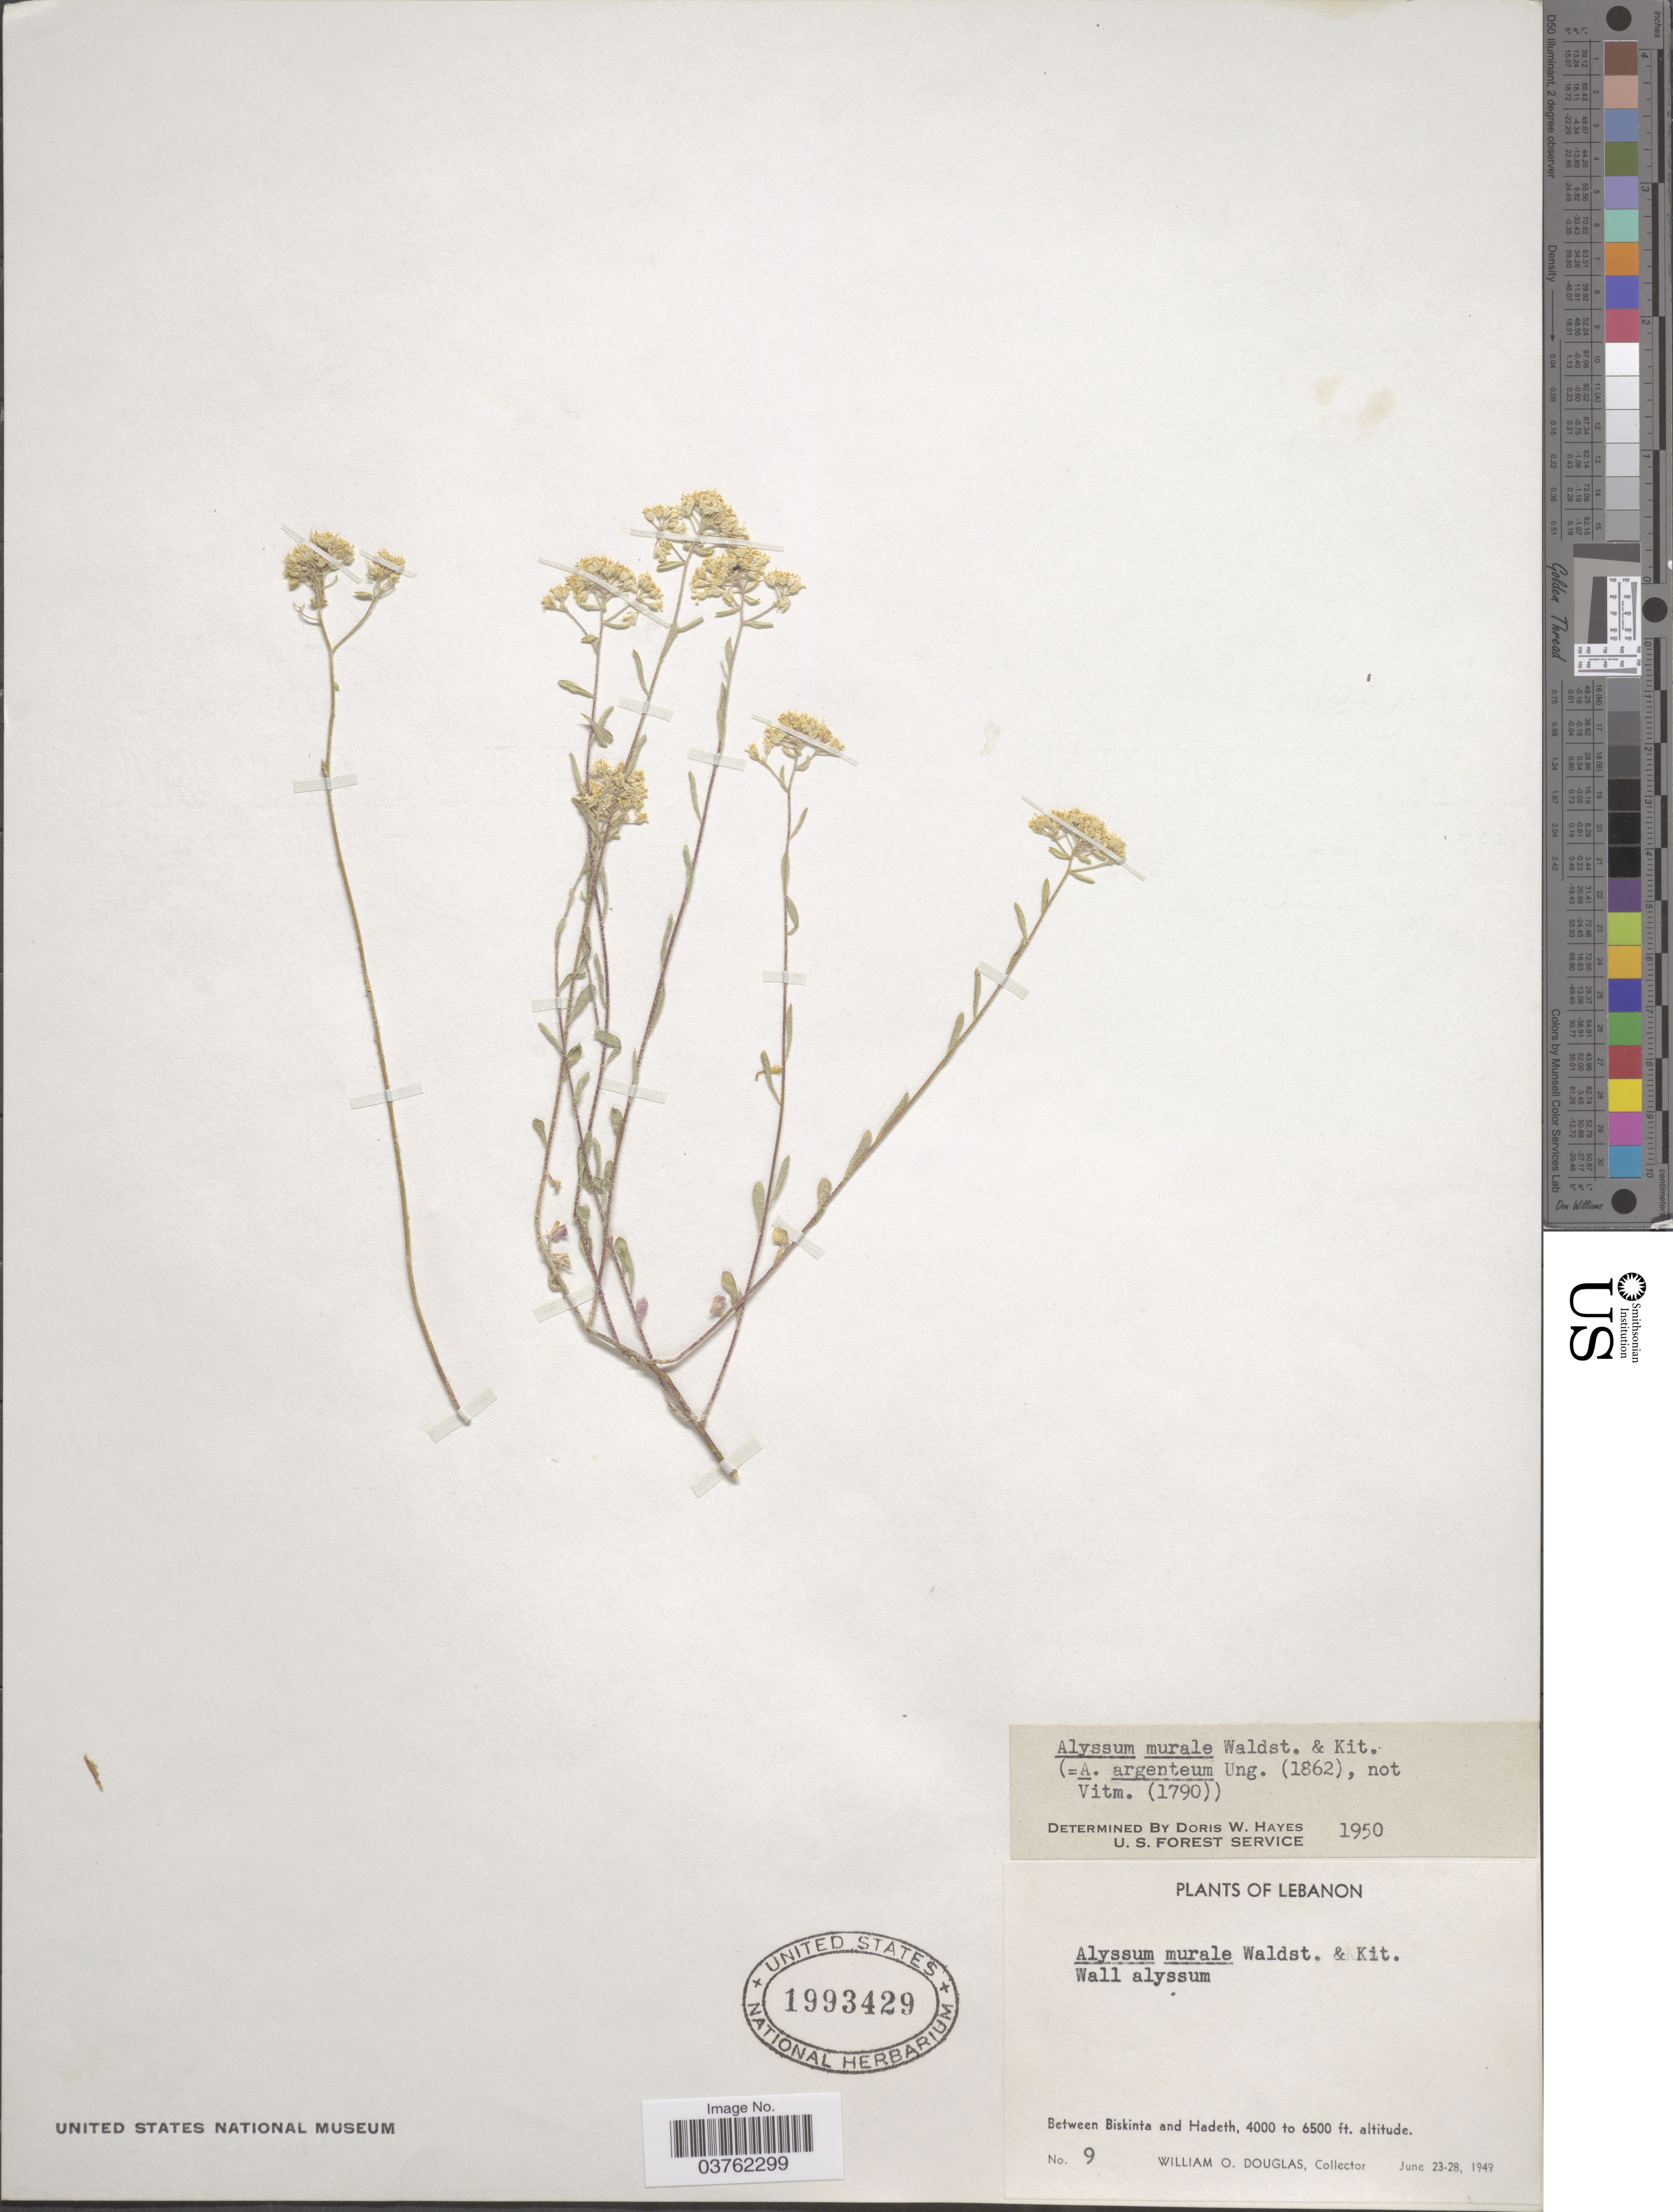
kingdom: Plantae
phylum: Tracheophyta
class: Magnoliopsida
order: Brassicales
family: Brassicaceae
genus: Alyssum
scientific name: Alyssum murale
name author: Waldst. & Kit.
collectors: W. Douglas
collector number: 9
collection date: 1949-06-23/1949-06-28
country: Lebanon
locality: Between Biskinta and Hadeth.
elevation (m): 1219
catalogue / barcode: US 1993429